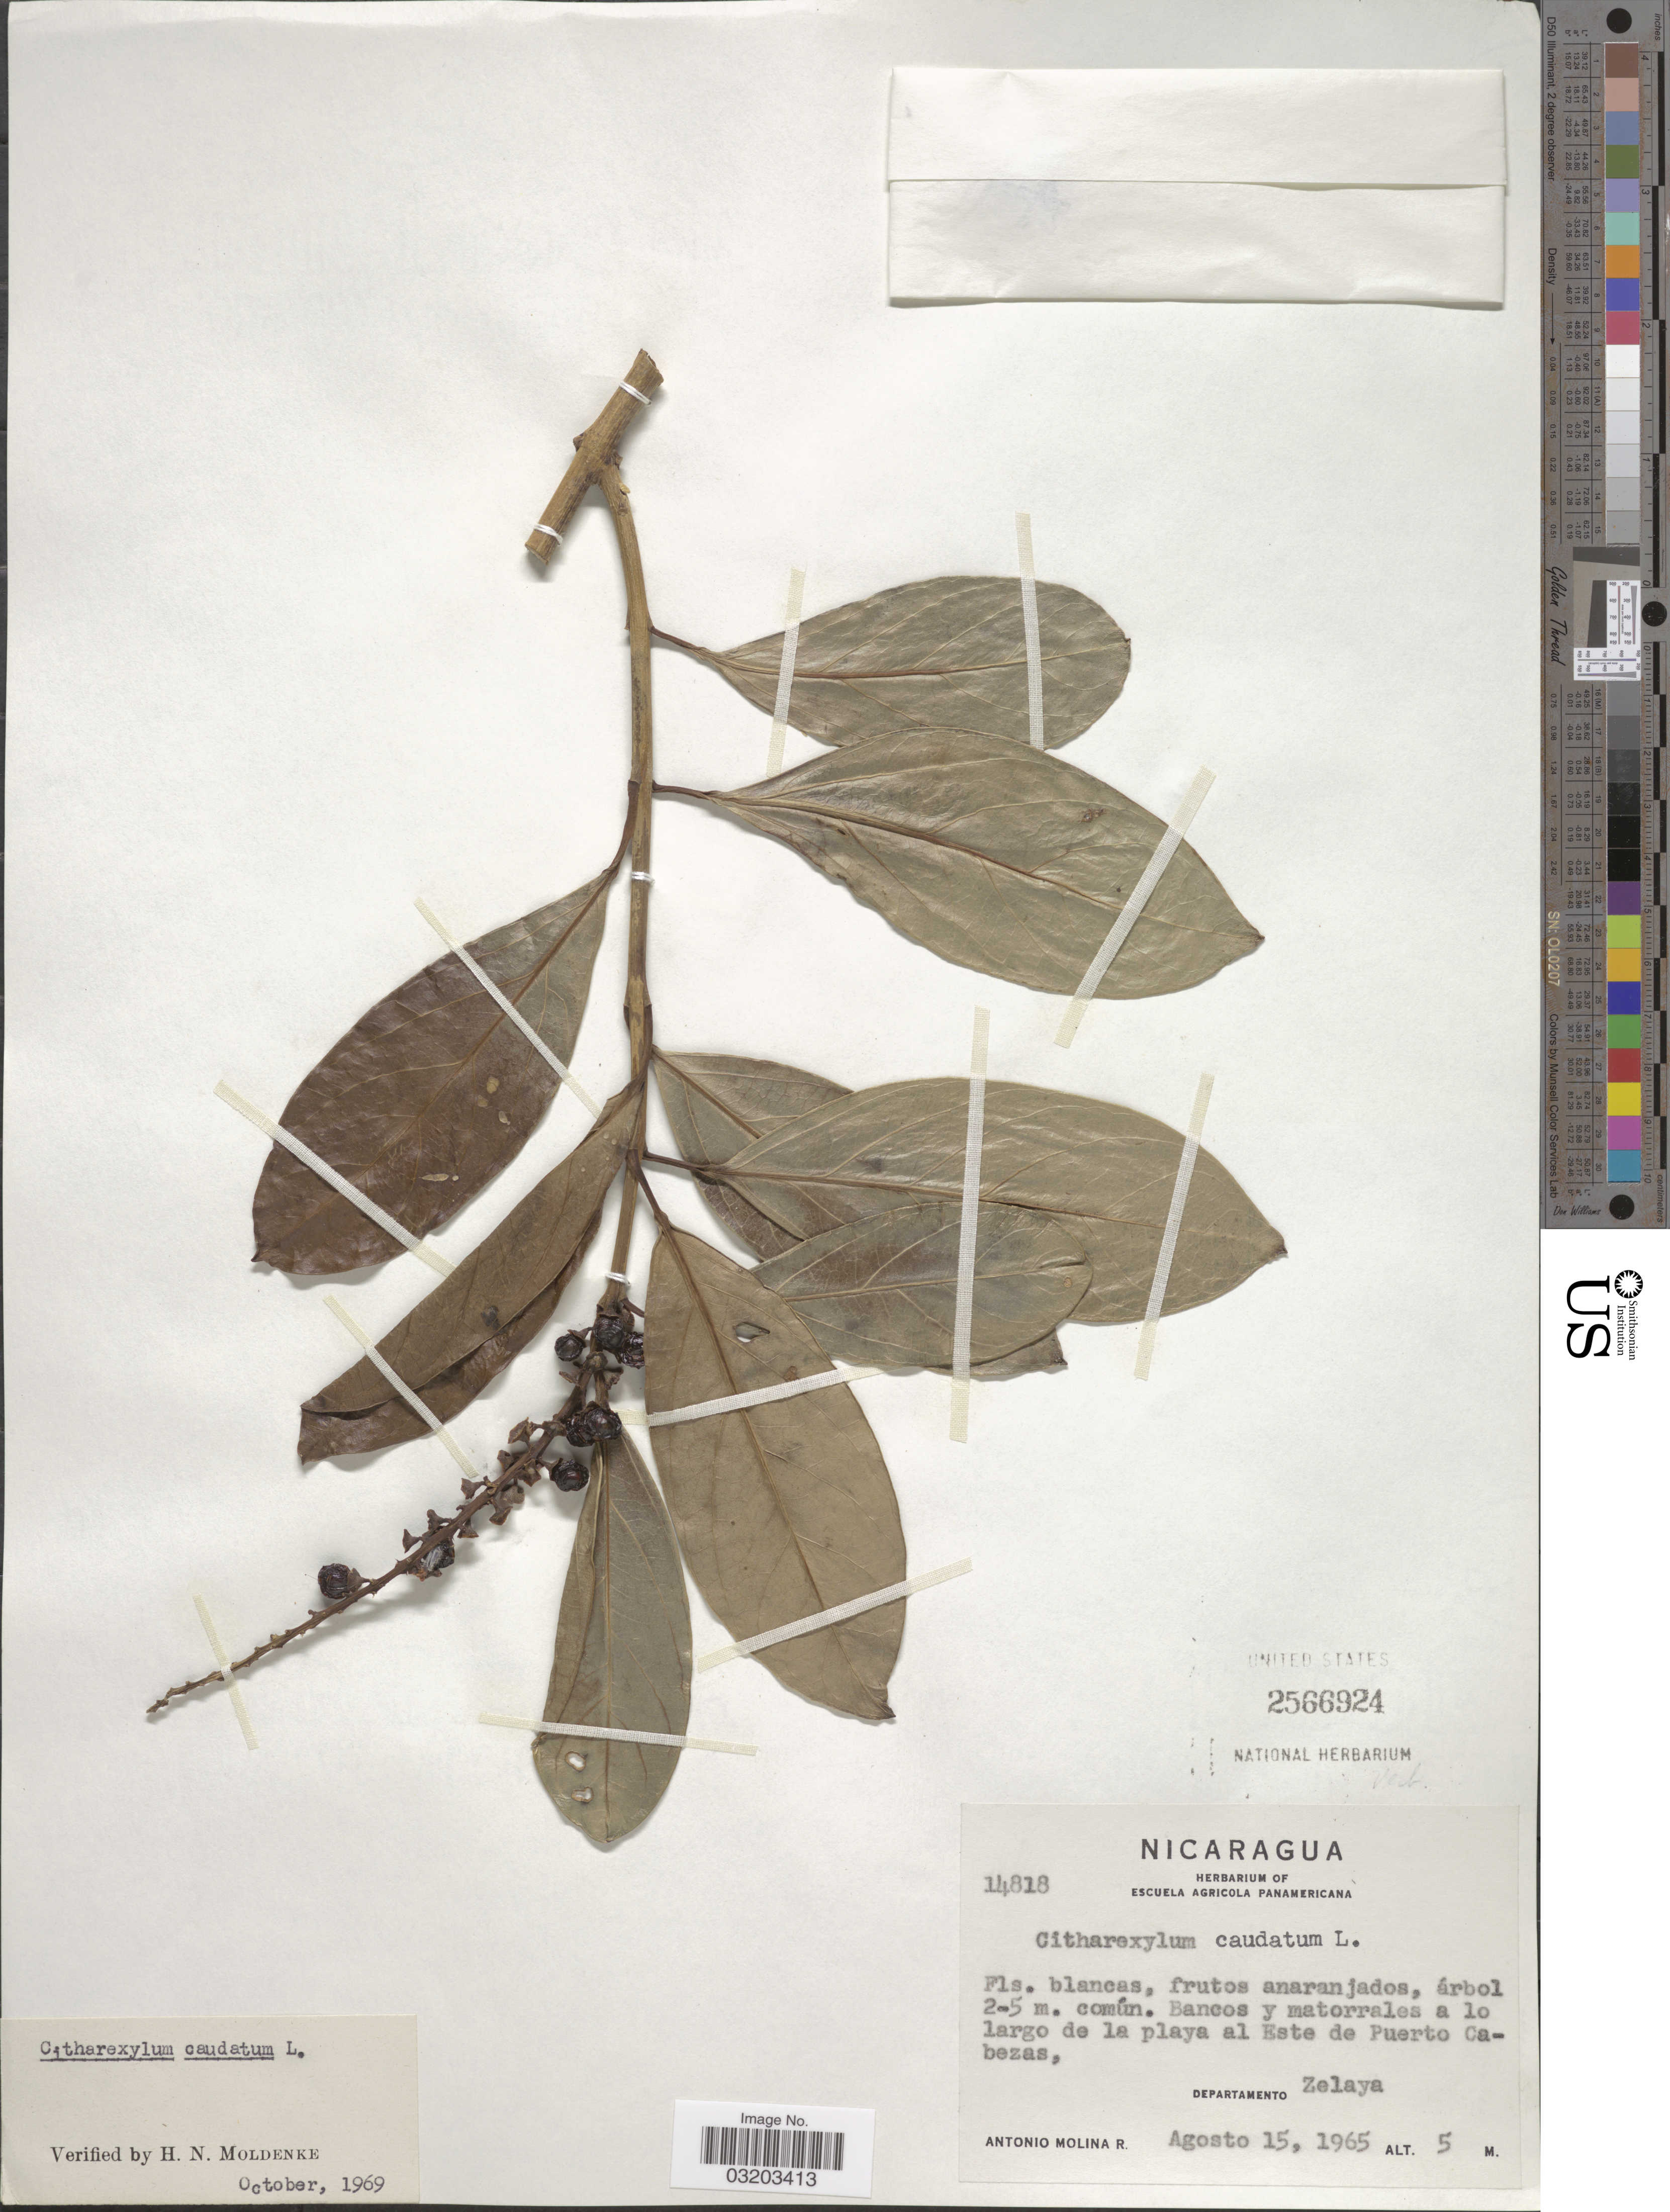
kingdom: Plantae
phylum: Tracheophyta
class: Magnoliopsida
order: Lamiales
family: Verbenaceae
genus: Citharexylum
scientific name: Citharexylum caudatum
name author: L.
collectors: A. Molina R.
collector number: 14818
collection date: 1965-08-15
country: Nicaragua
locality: Bancos y matorrales a lo largo de la playa al Este de Puerto Cabezas, Departamento Zelaya.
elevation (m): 5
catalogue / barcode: US 2566924